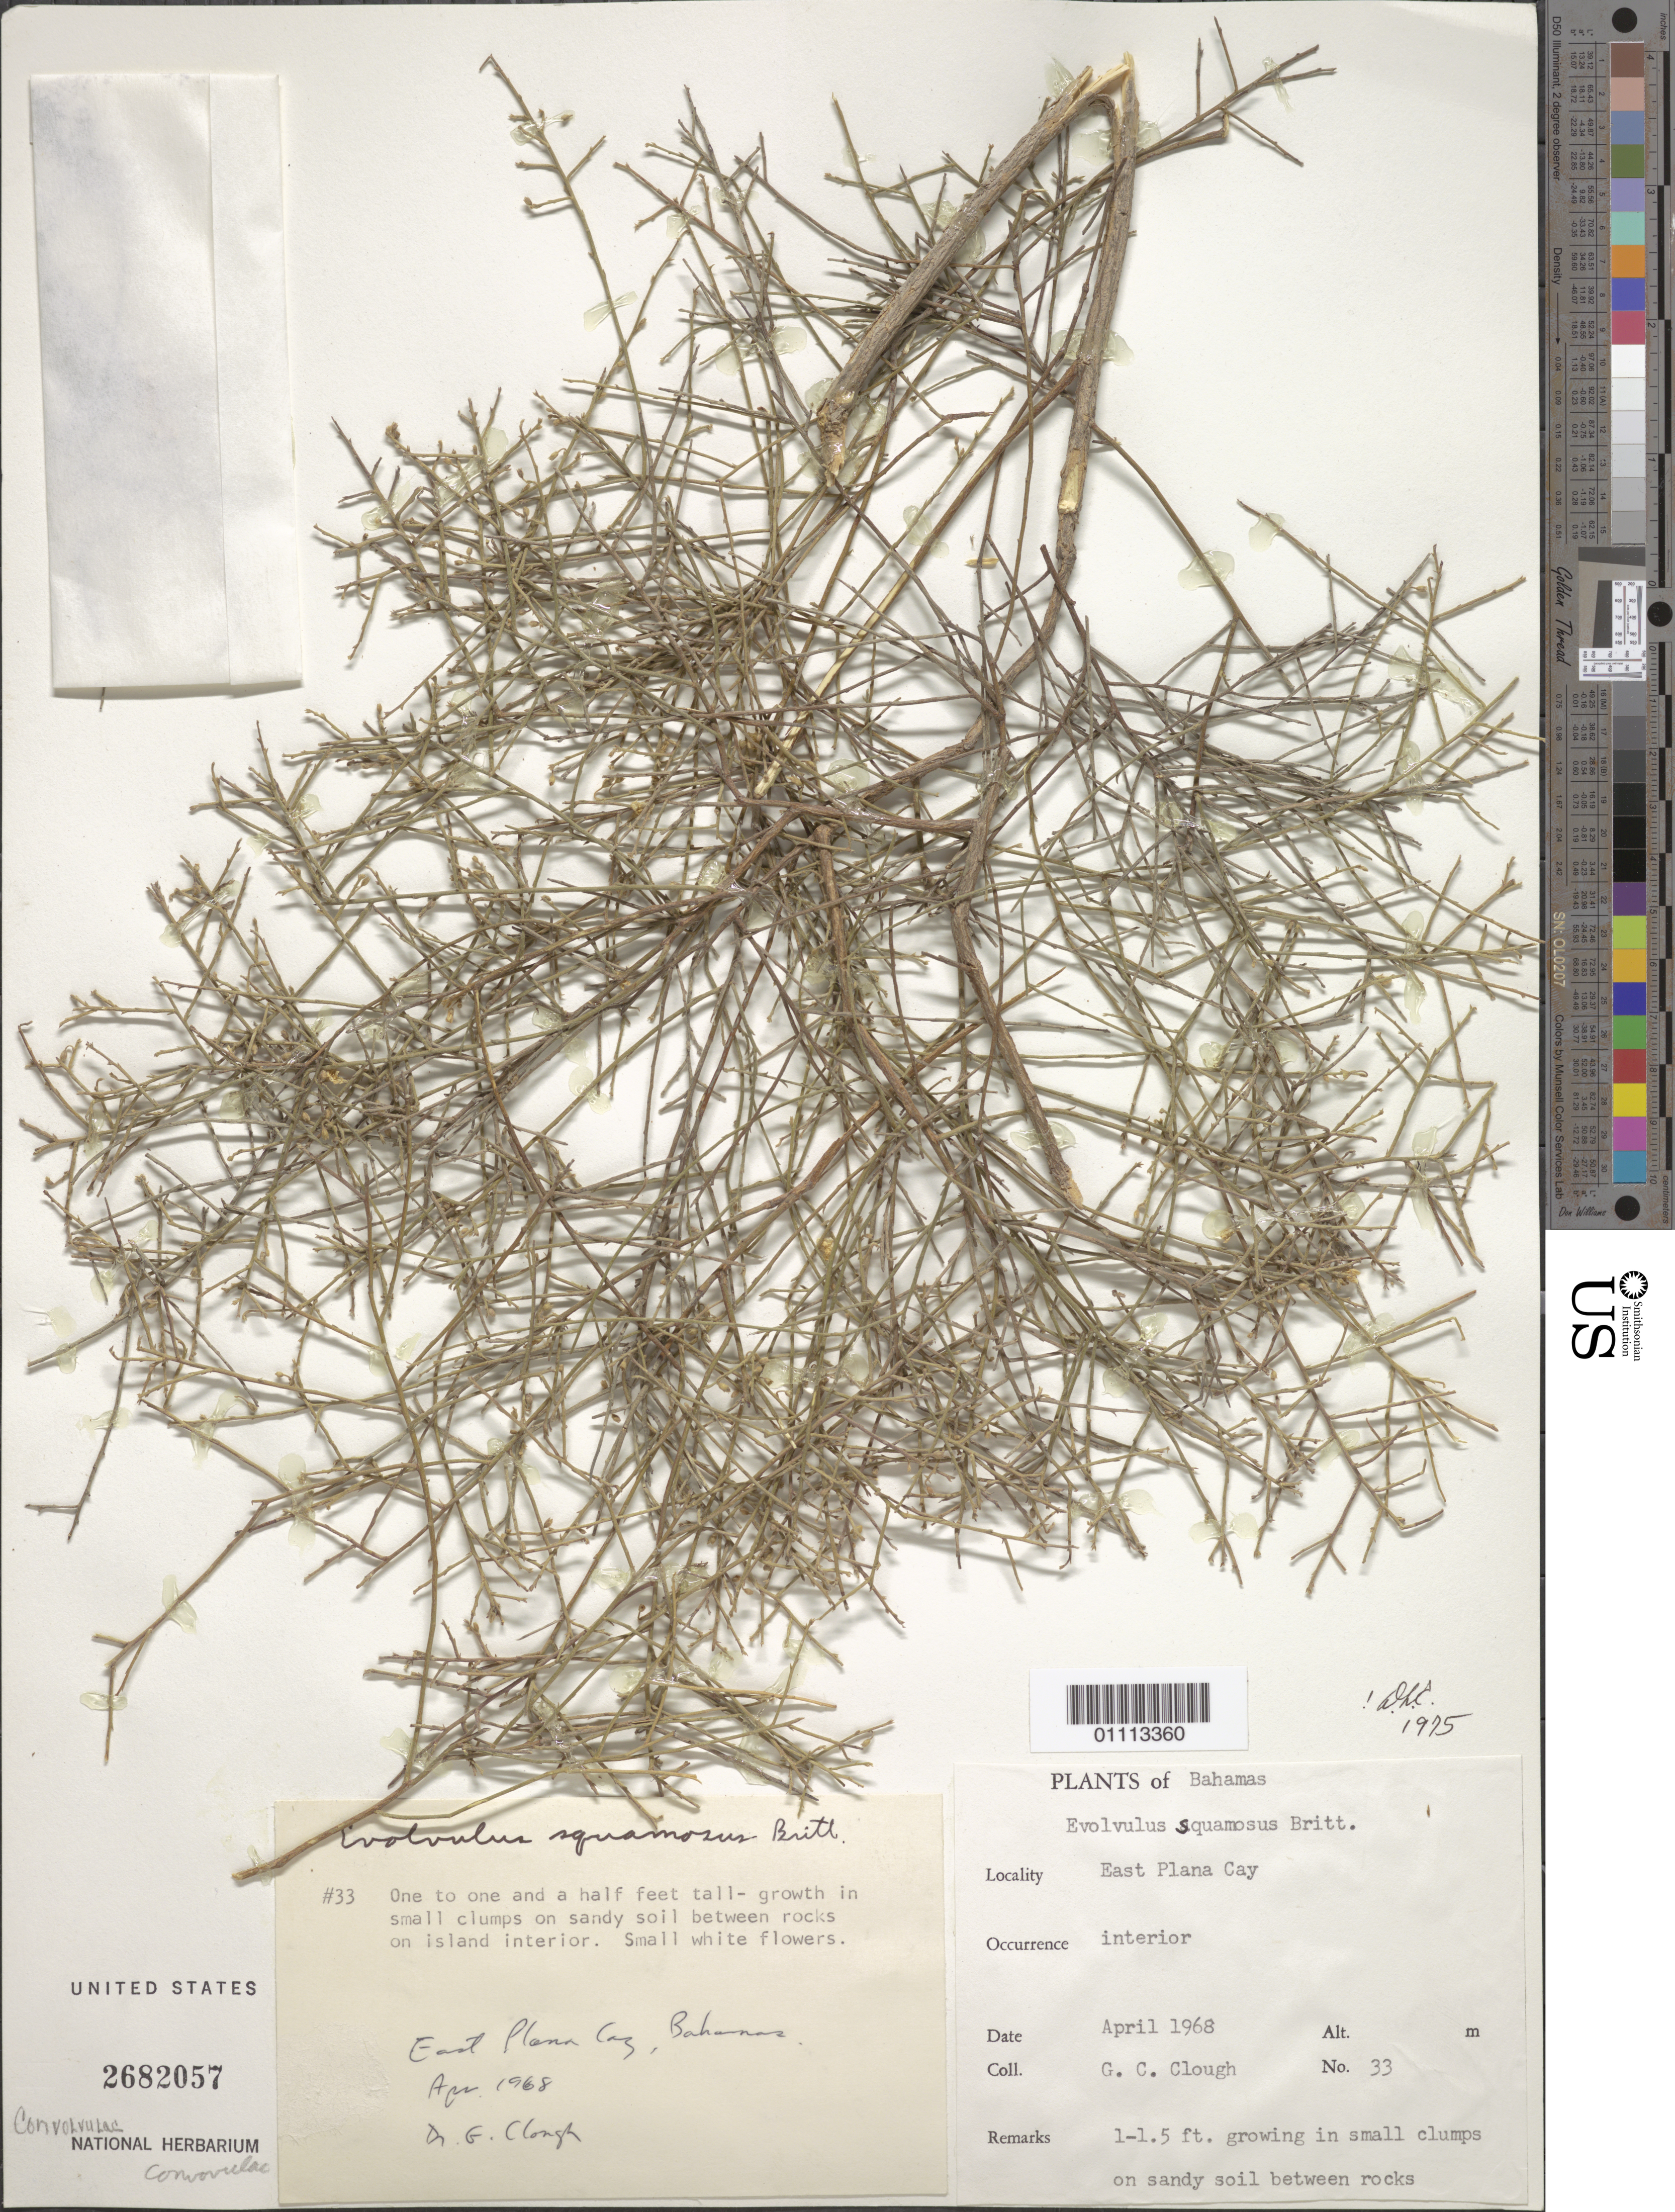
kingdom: Plantae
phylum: Tracheophyta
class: Magnoliopsida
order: Solanales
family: Convolvulaceae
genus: Evolvulus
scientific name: Evolvulus squamosus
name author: Britton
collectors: G. Clough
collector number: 33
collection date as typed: Apr 1968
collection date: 1968-04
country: Bahamas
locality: East Plana Cay. Interior.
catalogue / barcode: US 2682057